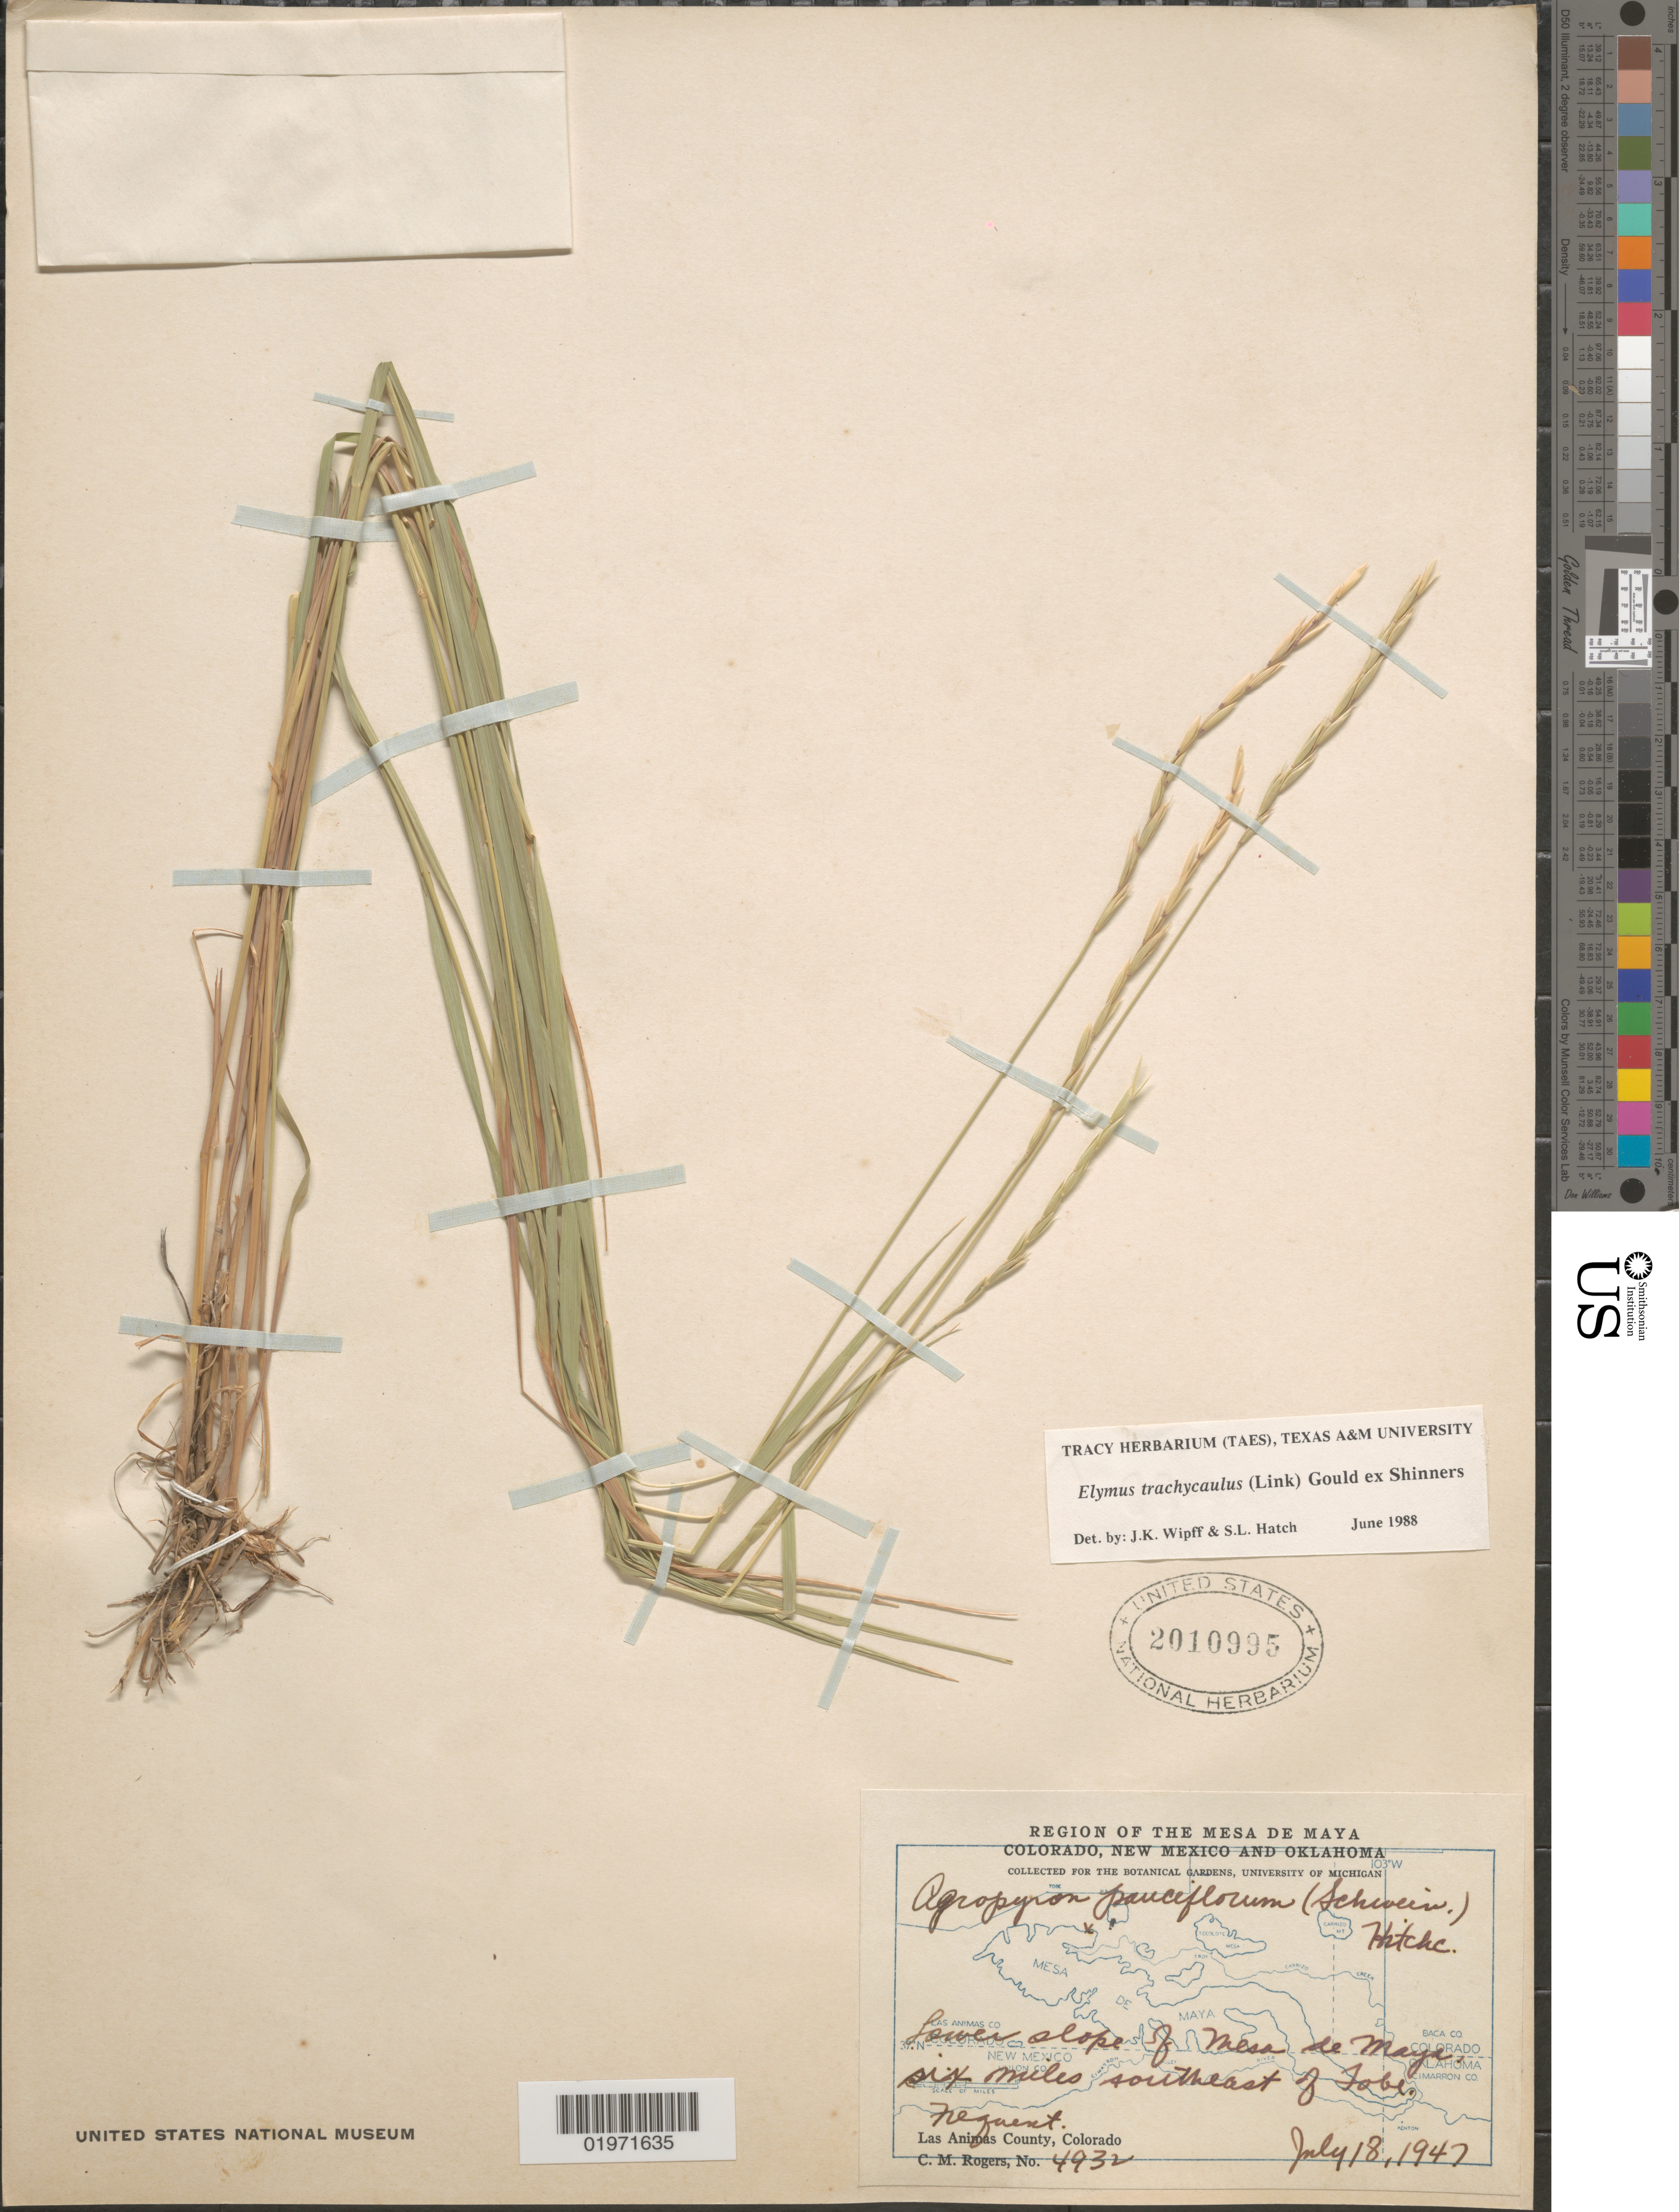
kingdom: Plantae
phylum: Tracheophyta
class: Liliopsida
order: Poales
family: Poaceae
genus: Elymus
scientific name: Elymus trachycaulus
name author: (Link) Gould ex Shinners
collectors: C. M. Rogers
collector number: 4932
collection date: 1947-07-18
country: United States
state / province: Colorado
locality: The Mesa de Maya. Lower slope of Mesa de Maya, six miles southeast of Tobe. Las Animas County.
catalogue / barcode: US 2010995